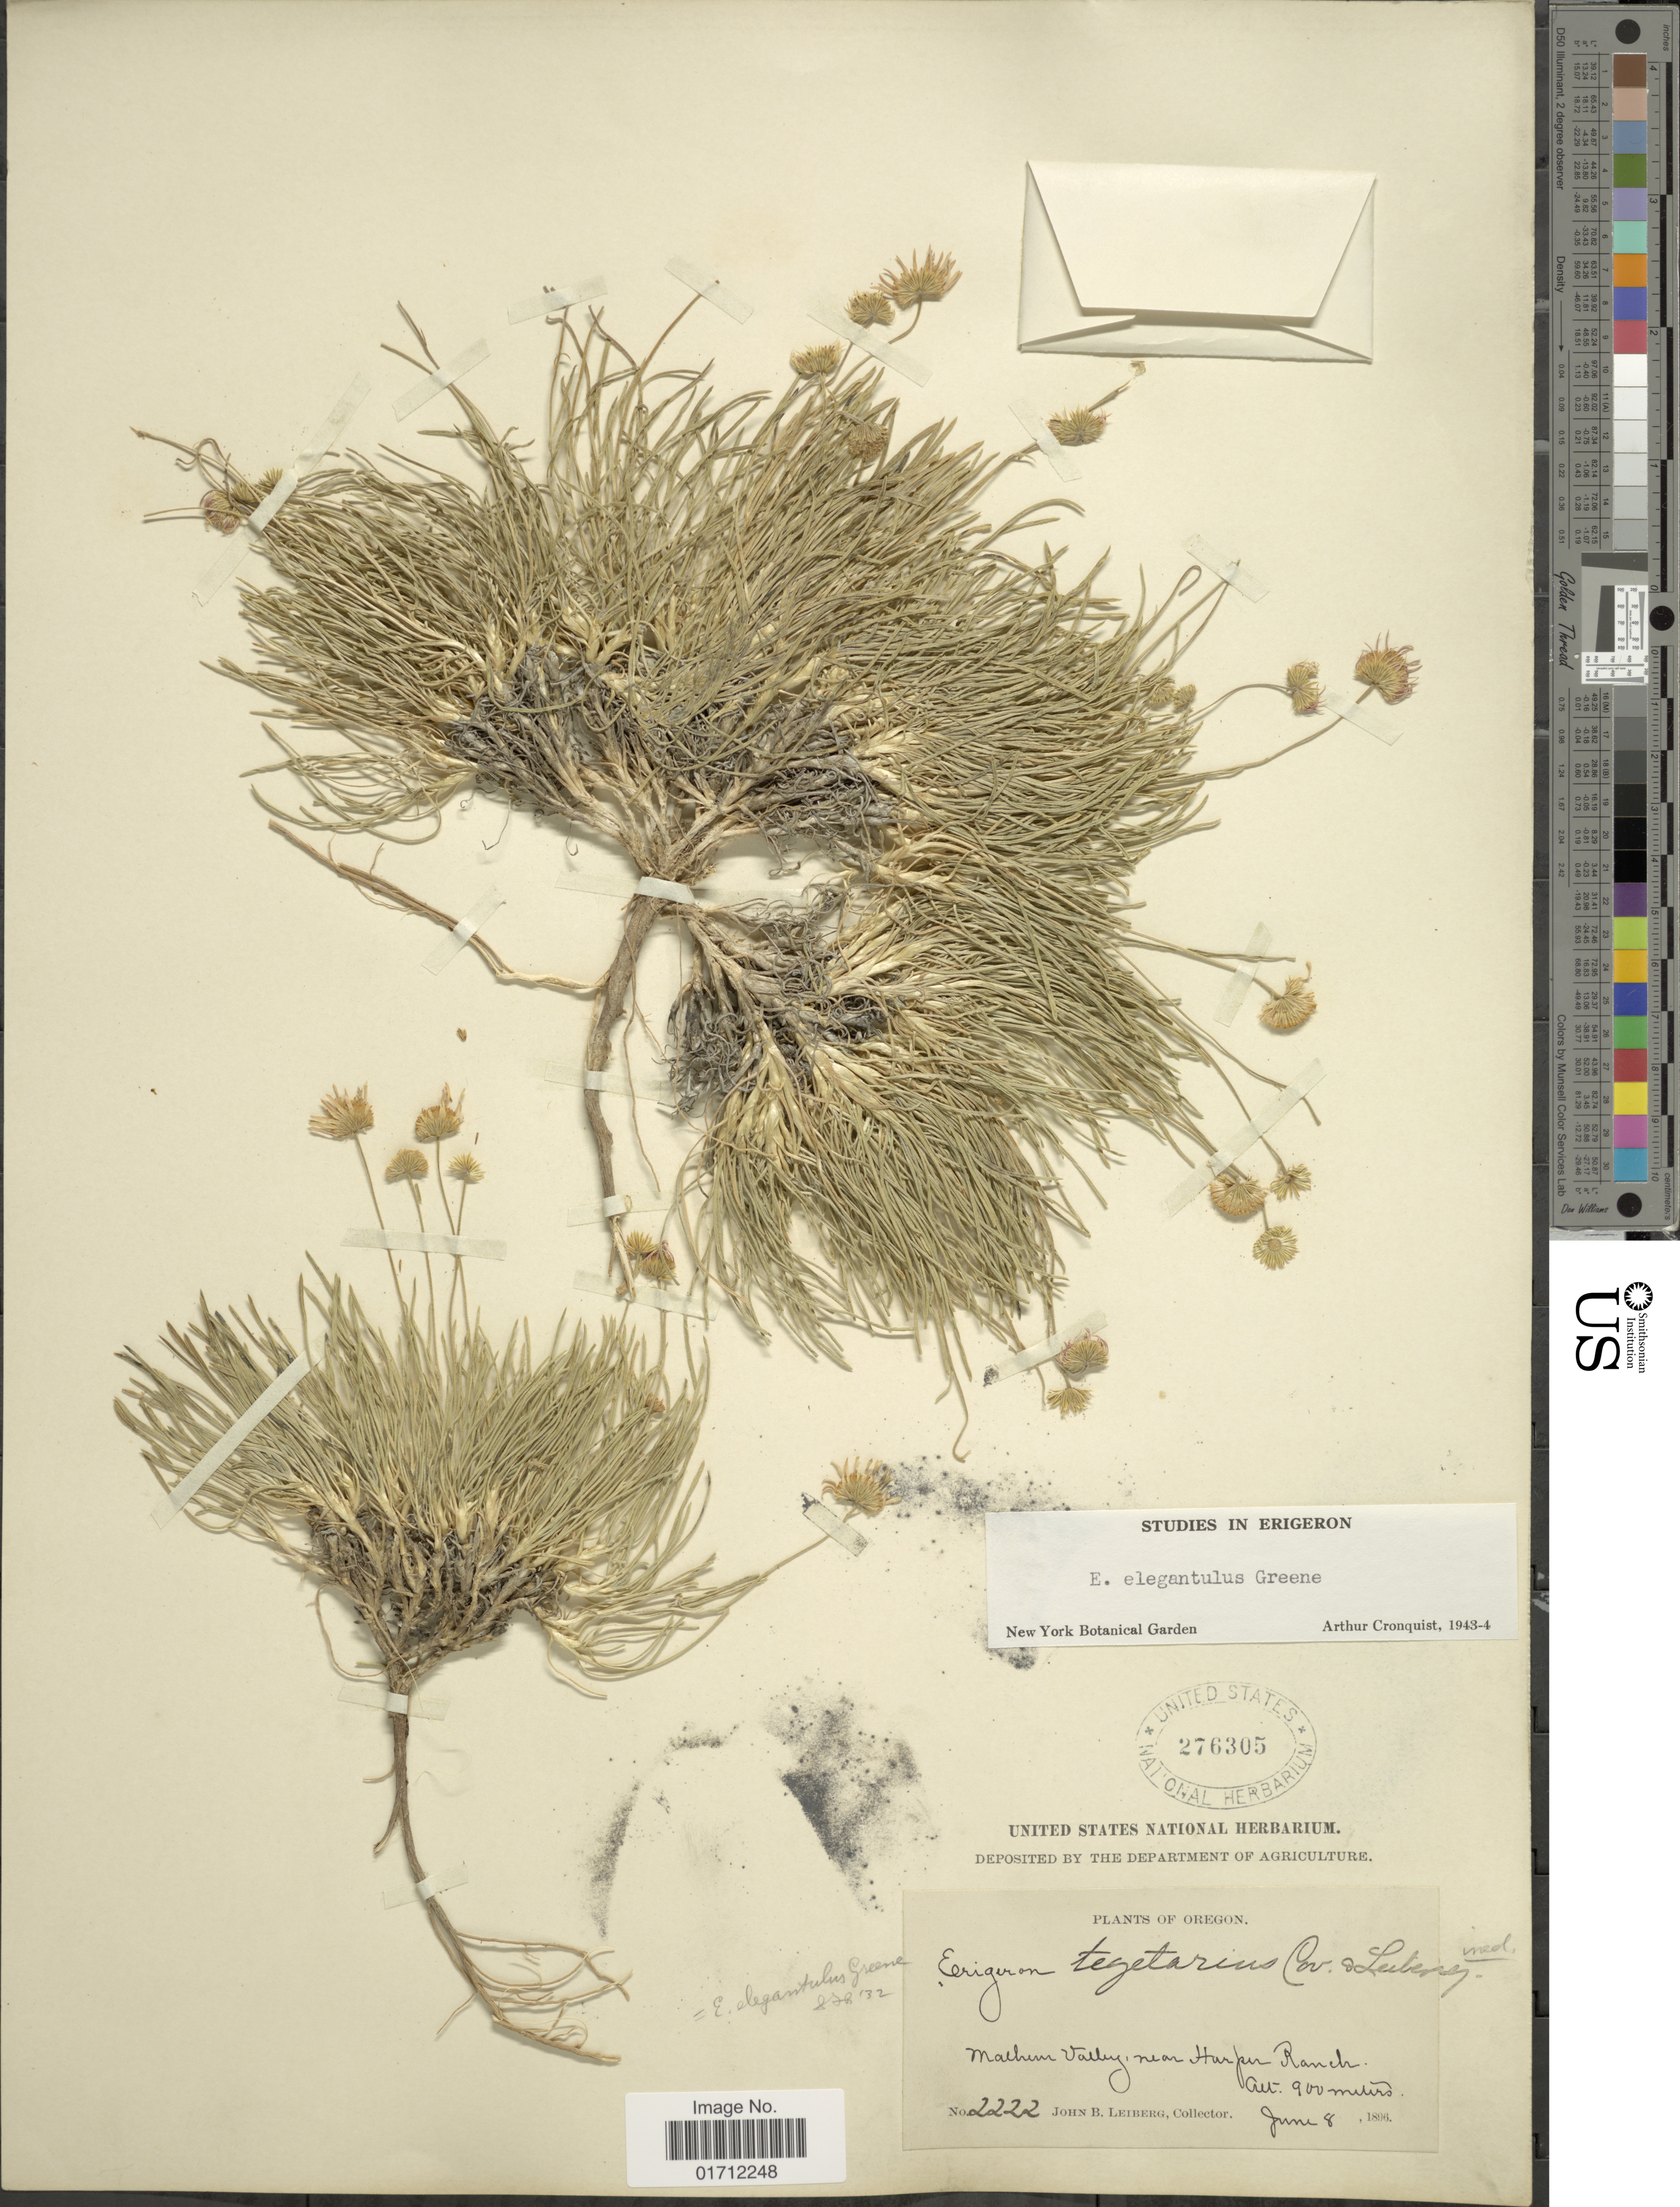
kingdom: Plantae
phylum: Tracheophyta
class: Magnoliopsida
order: Asterales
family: Asteraceae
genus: Erigeron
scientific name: Erigeron elegantulus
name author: Greene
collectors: J. B. Leiberg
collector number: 2222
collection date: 1896-06-08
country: United States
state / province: Oregon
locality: Malheur, near Harper Ranch.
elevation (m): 900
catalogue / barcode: US 276305